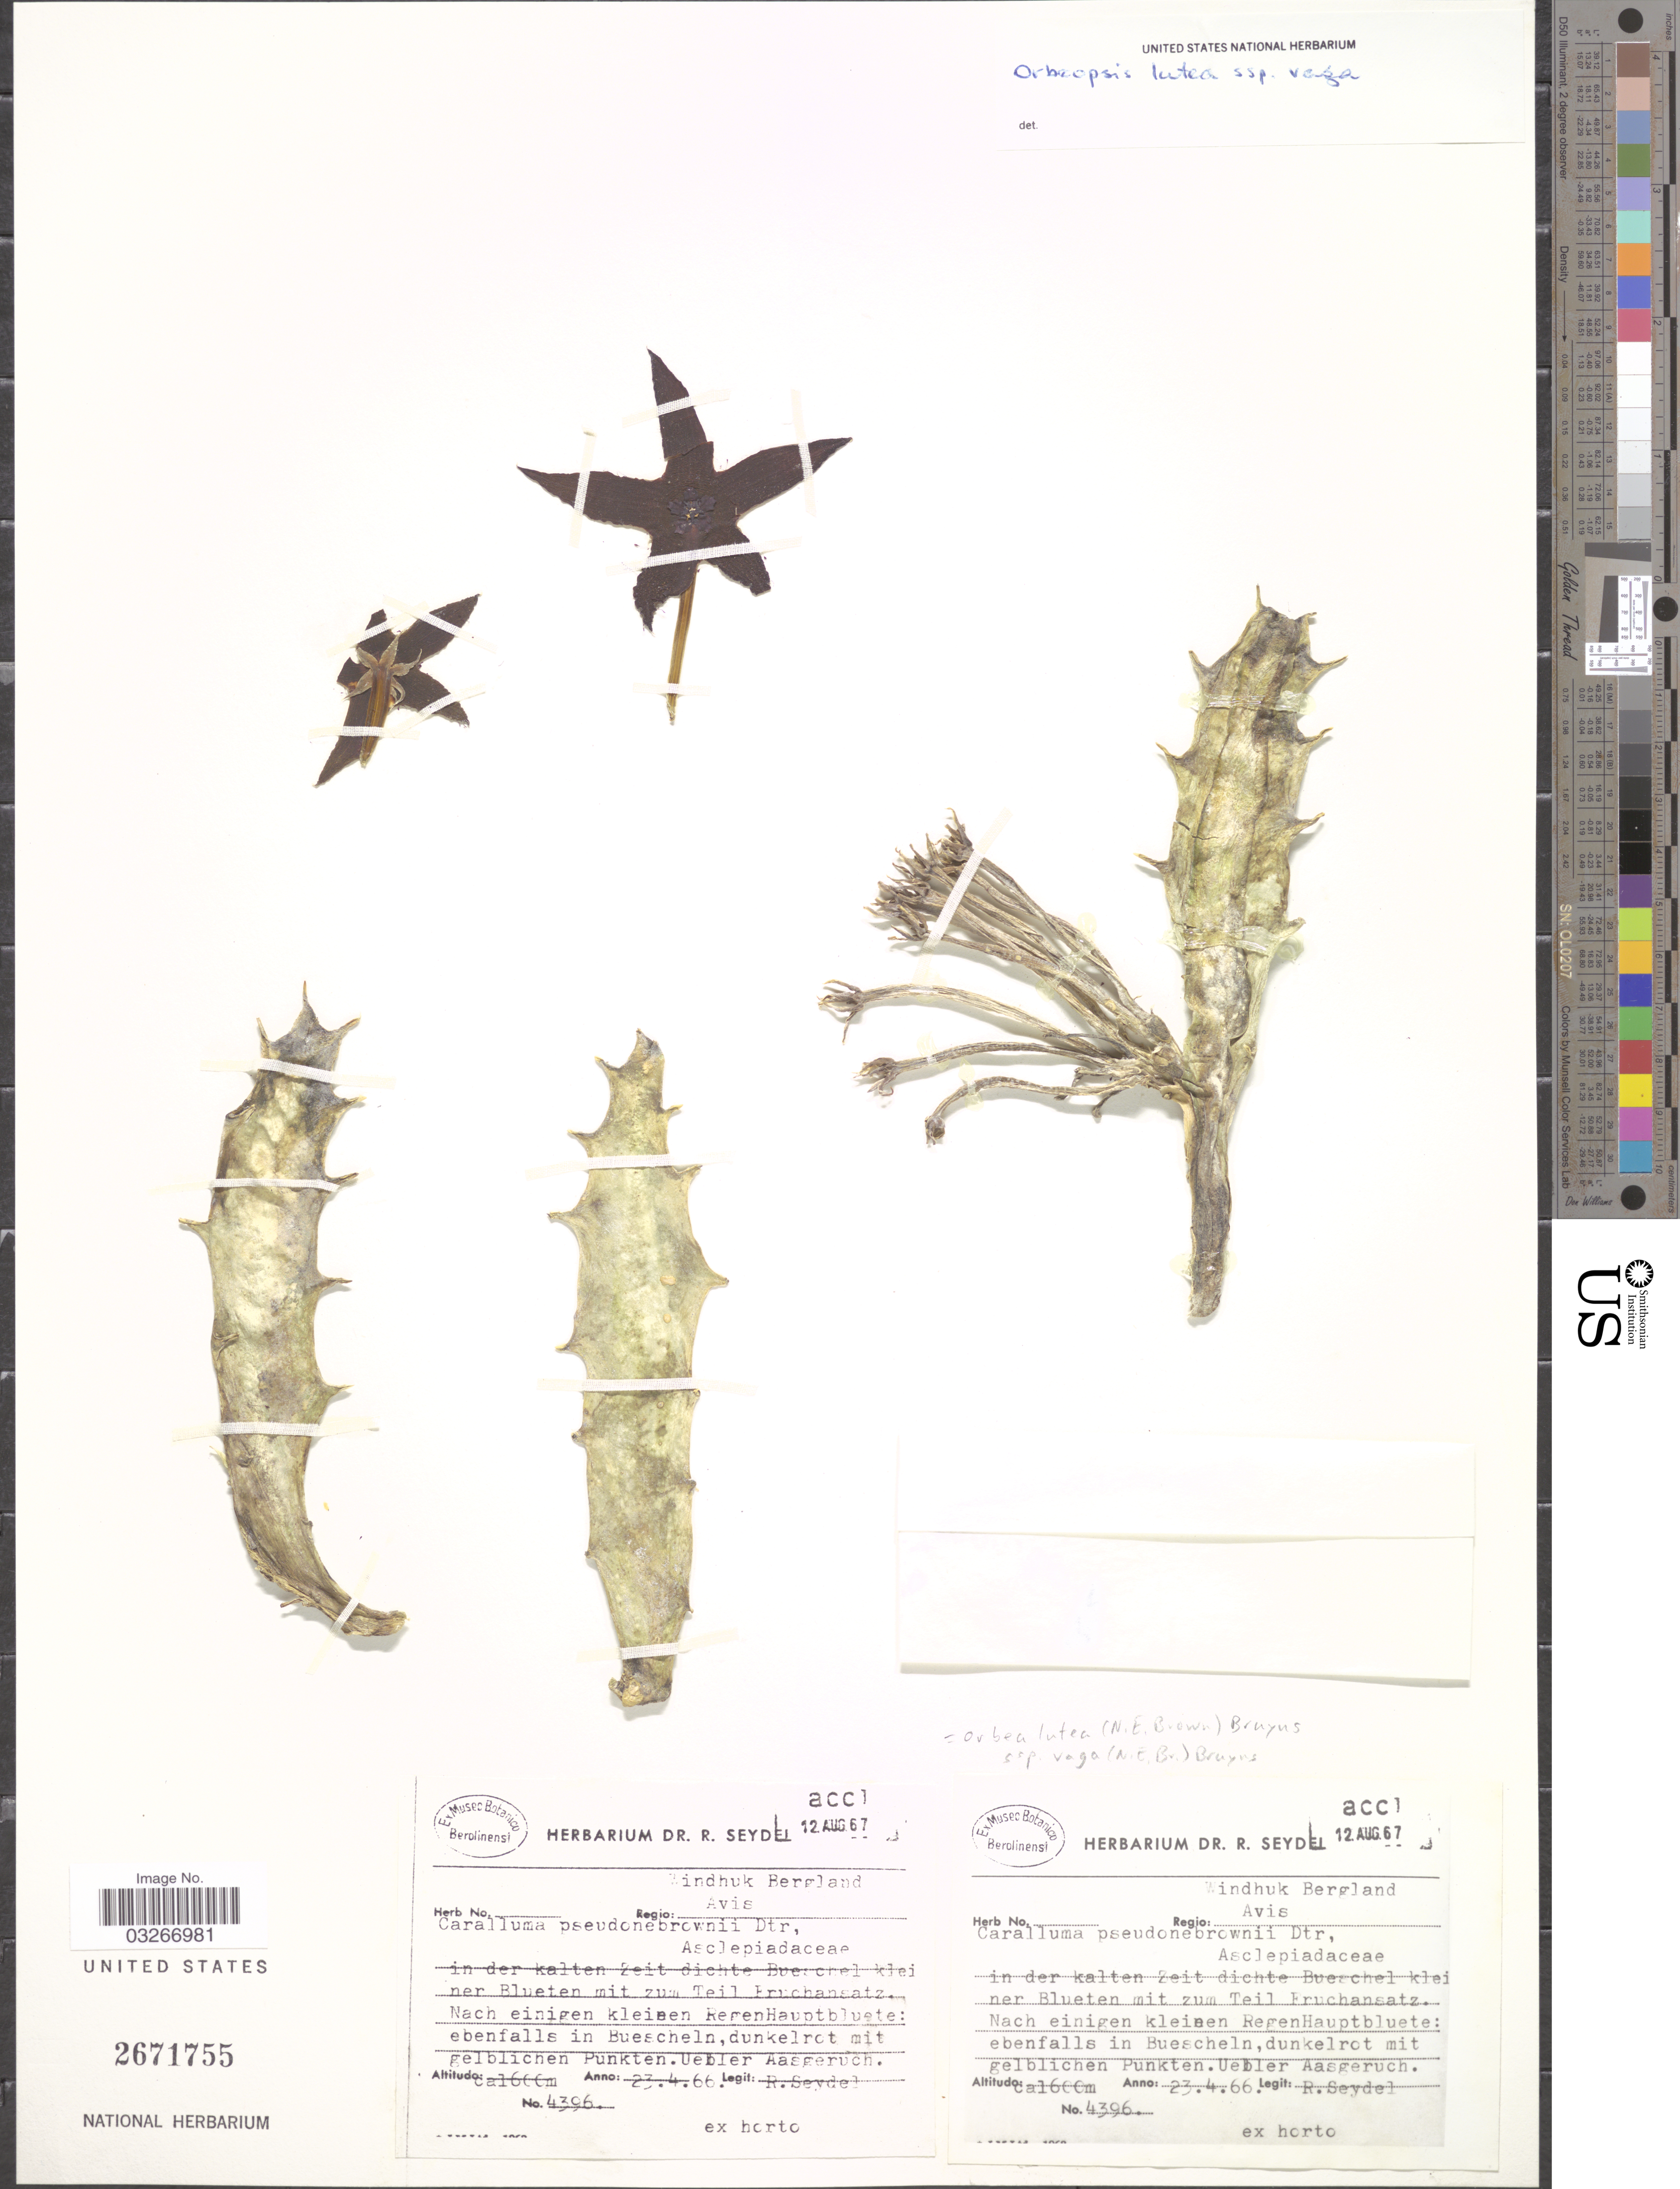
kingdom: Plantae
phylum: Tracheophyta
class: Magnoliopsida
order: Gentianales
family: Apocynaceae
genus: Orbea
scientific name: Orbea lutea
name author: (N.E. Br.) Bruyns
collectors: R. Seydel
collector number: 4396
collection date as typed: Transcribed d/m/y: 23/4/66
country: Namibia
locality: Windhuk Bergland. Regio Avis.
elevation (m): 1600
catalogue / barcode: US 2671755